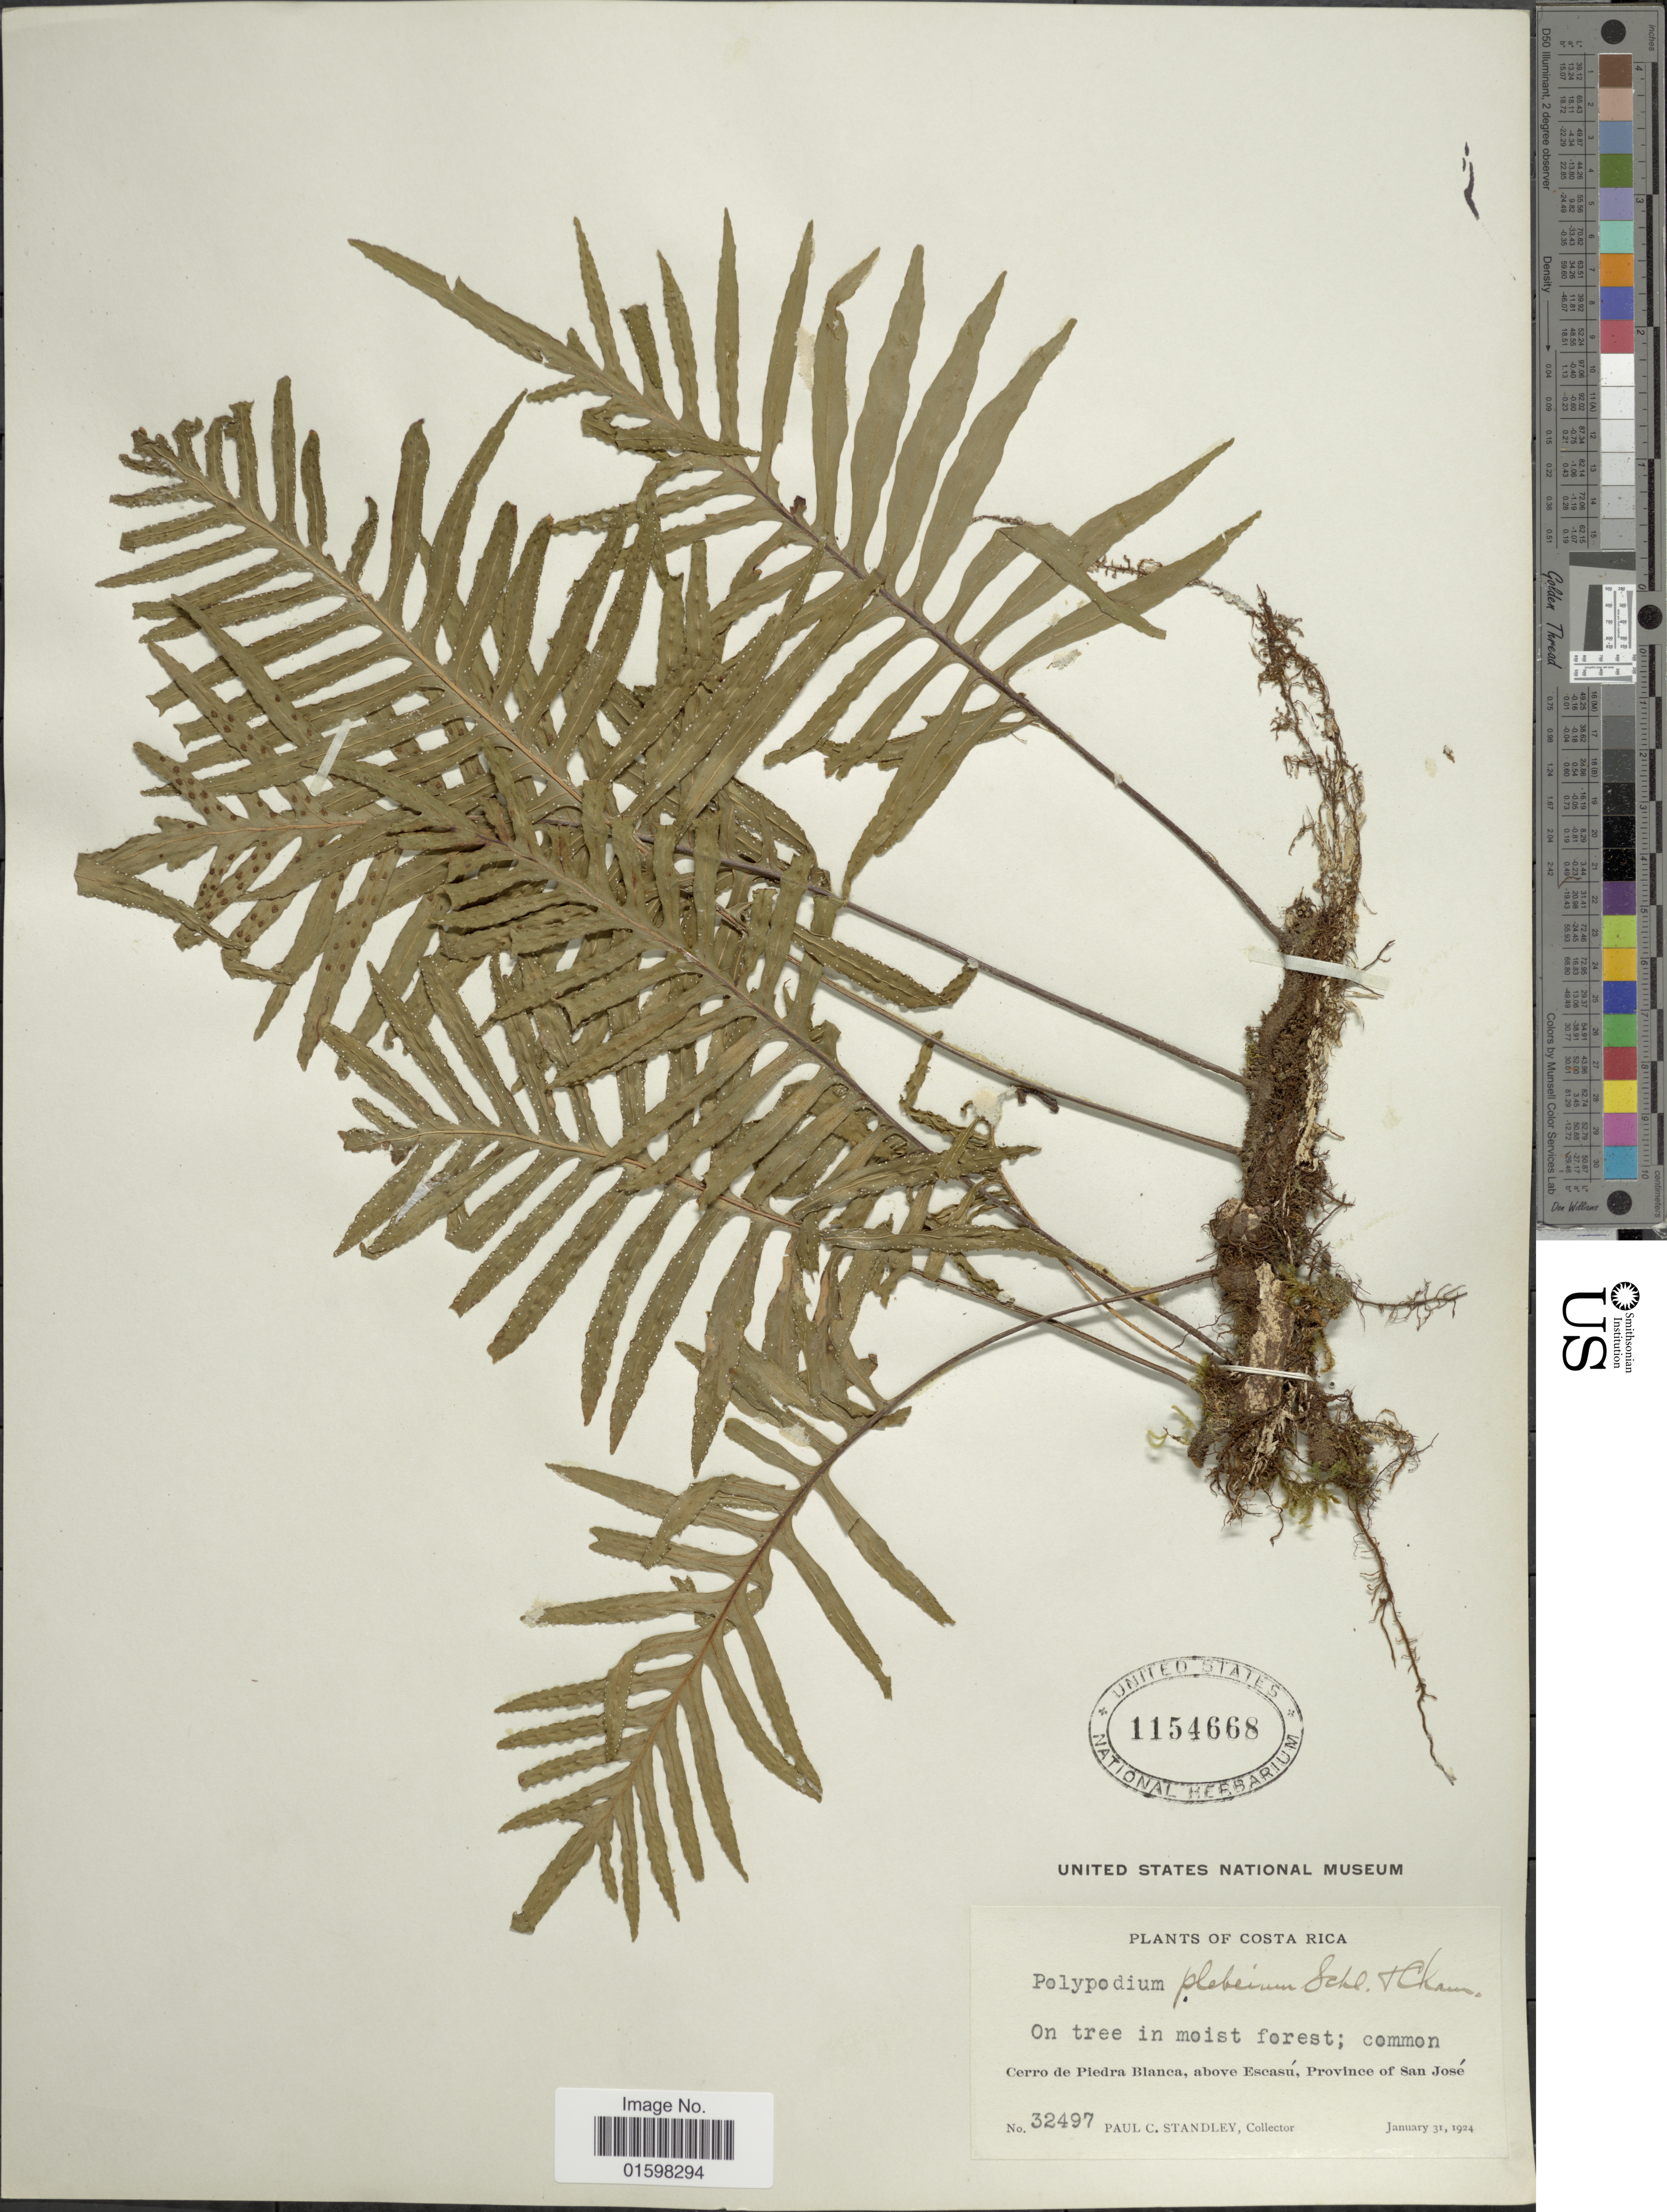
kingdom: Plantae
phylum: Tracheophyta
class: Polypodiopsida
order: Polypodiales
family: Polypodiaceae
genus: Pleopeltis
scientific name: Pleopeltis plebeia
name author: (Schltdl. ex Cham.) A.R. Sm. & Tejero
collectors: P. C. Standley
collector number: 32497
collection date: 1924-01-31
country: Costa Rica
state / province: San José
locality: Cerro de Piedra Blanca, above Escasu, Province of San Jose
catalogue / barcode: US 1154668